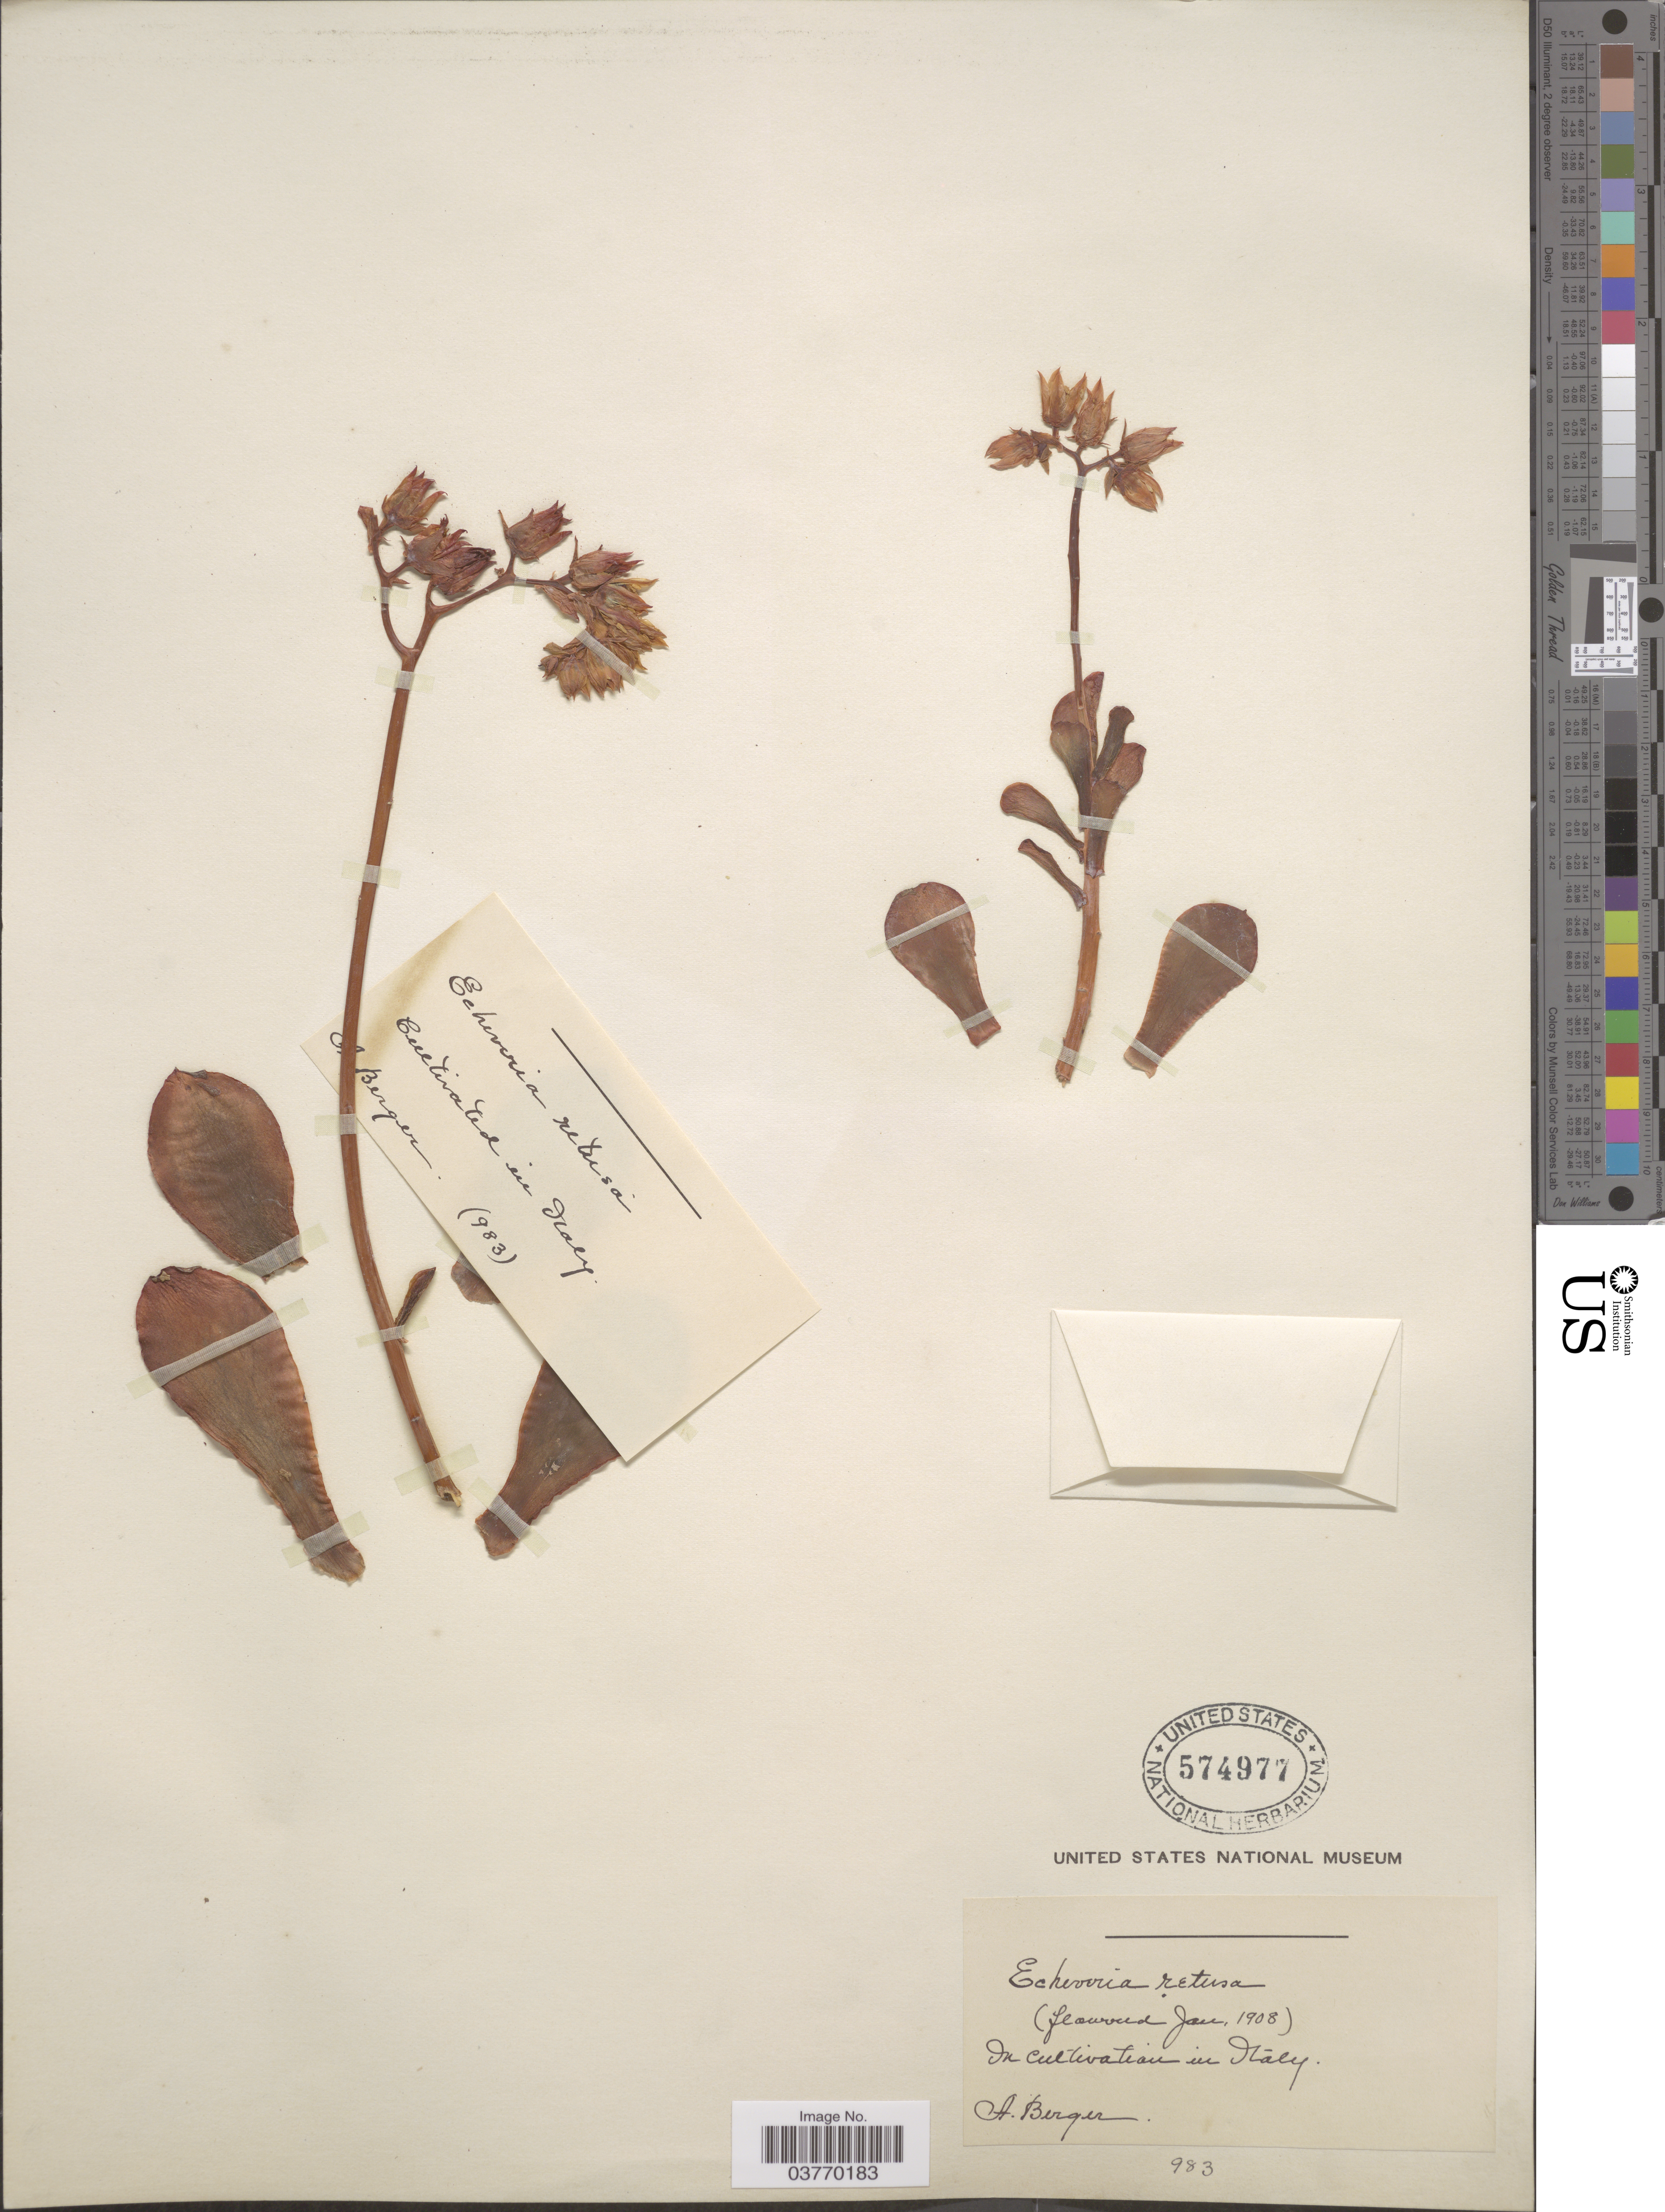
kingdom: Plantae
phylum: Tracheophyta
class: Magnoliopsida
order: Saxifragales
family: Crassulaceae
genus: Echeveria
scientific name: Echeveria fulgens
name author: Lem.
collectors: A. Berger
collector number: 983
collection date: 1908-01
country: Italy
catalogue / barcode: US 574977